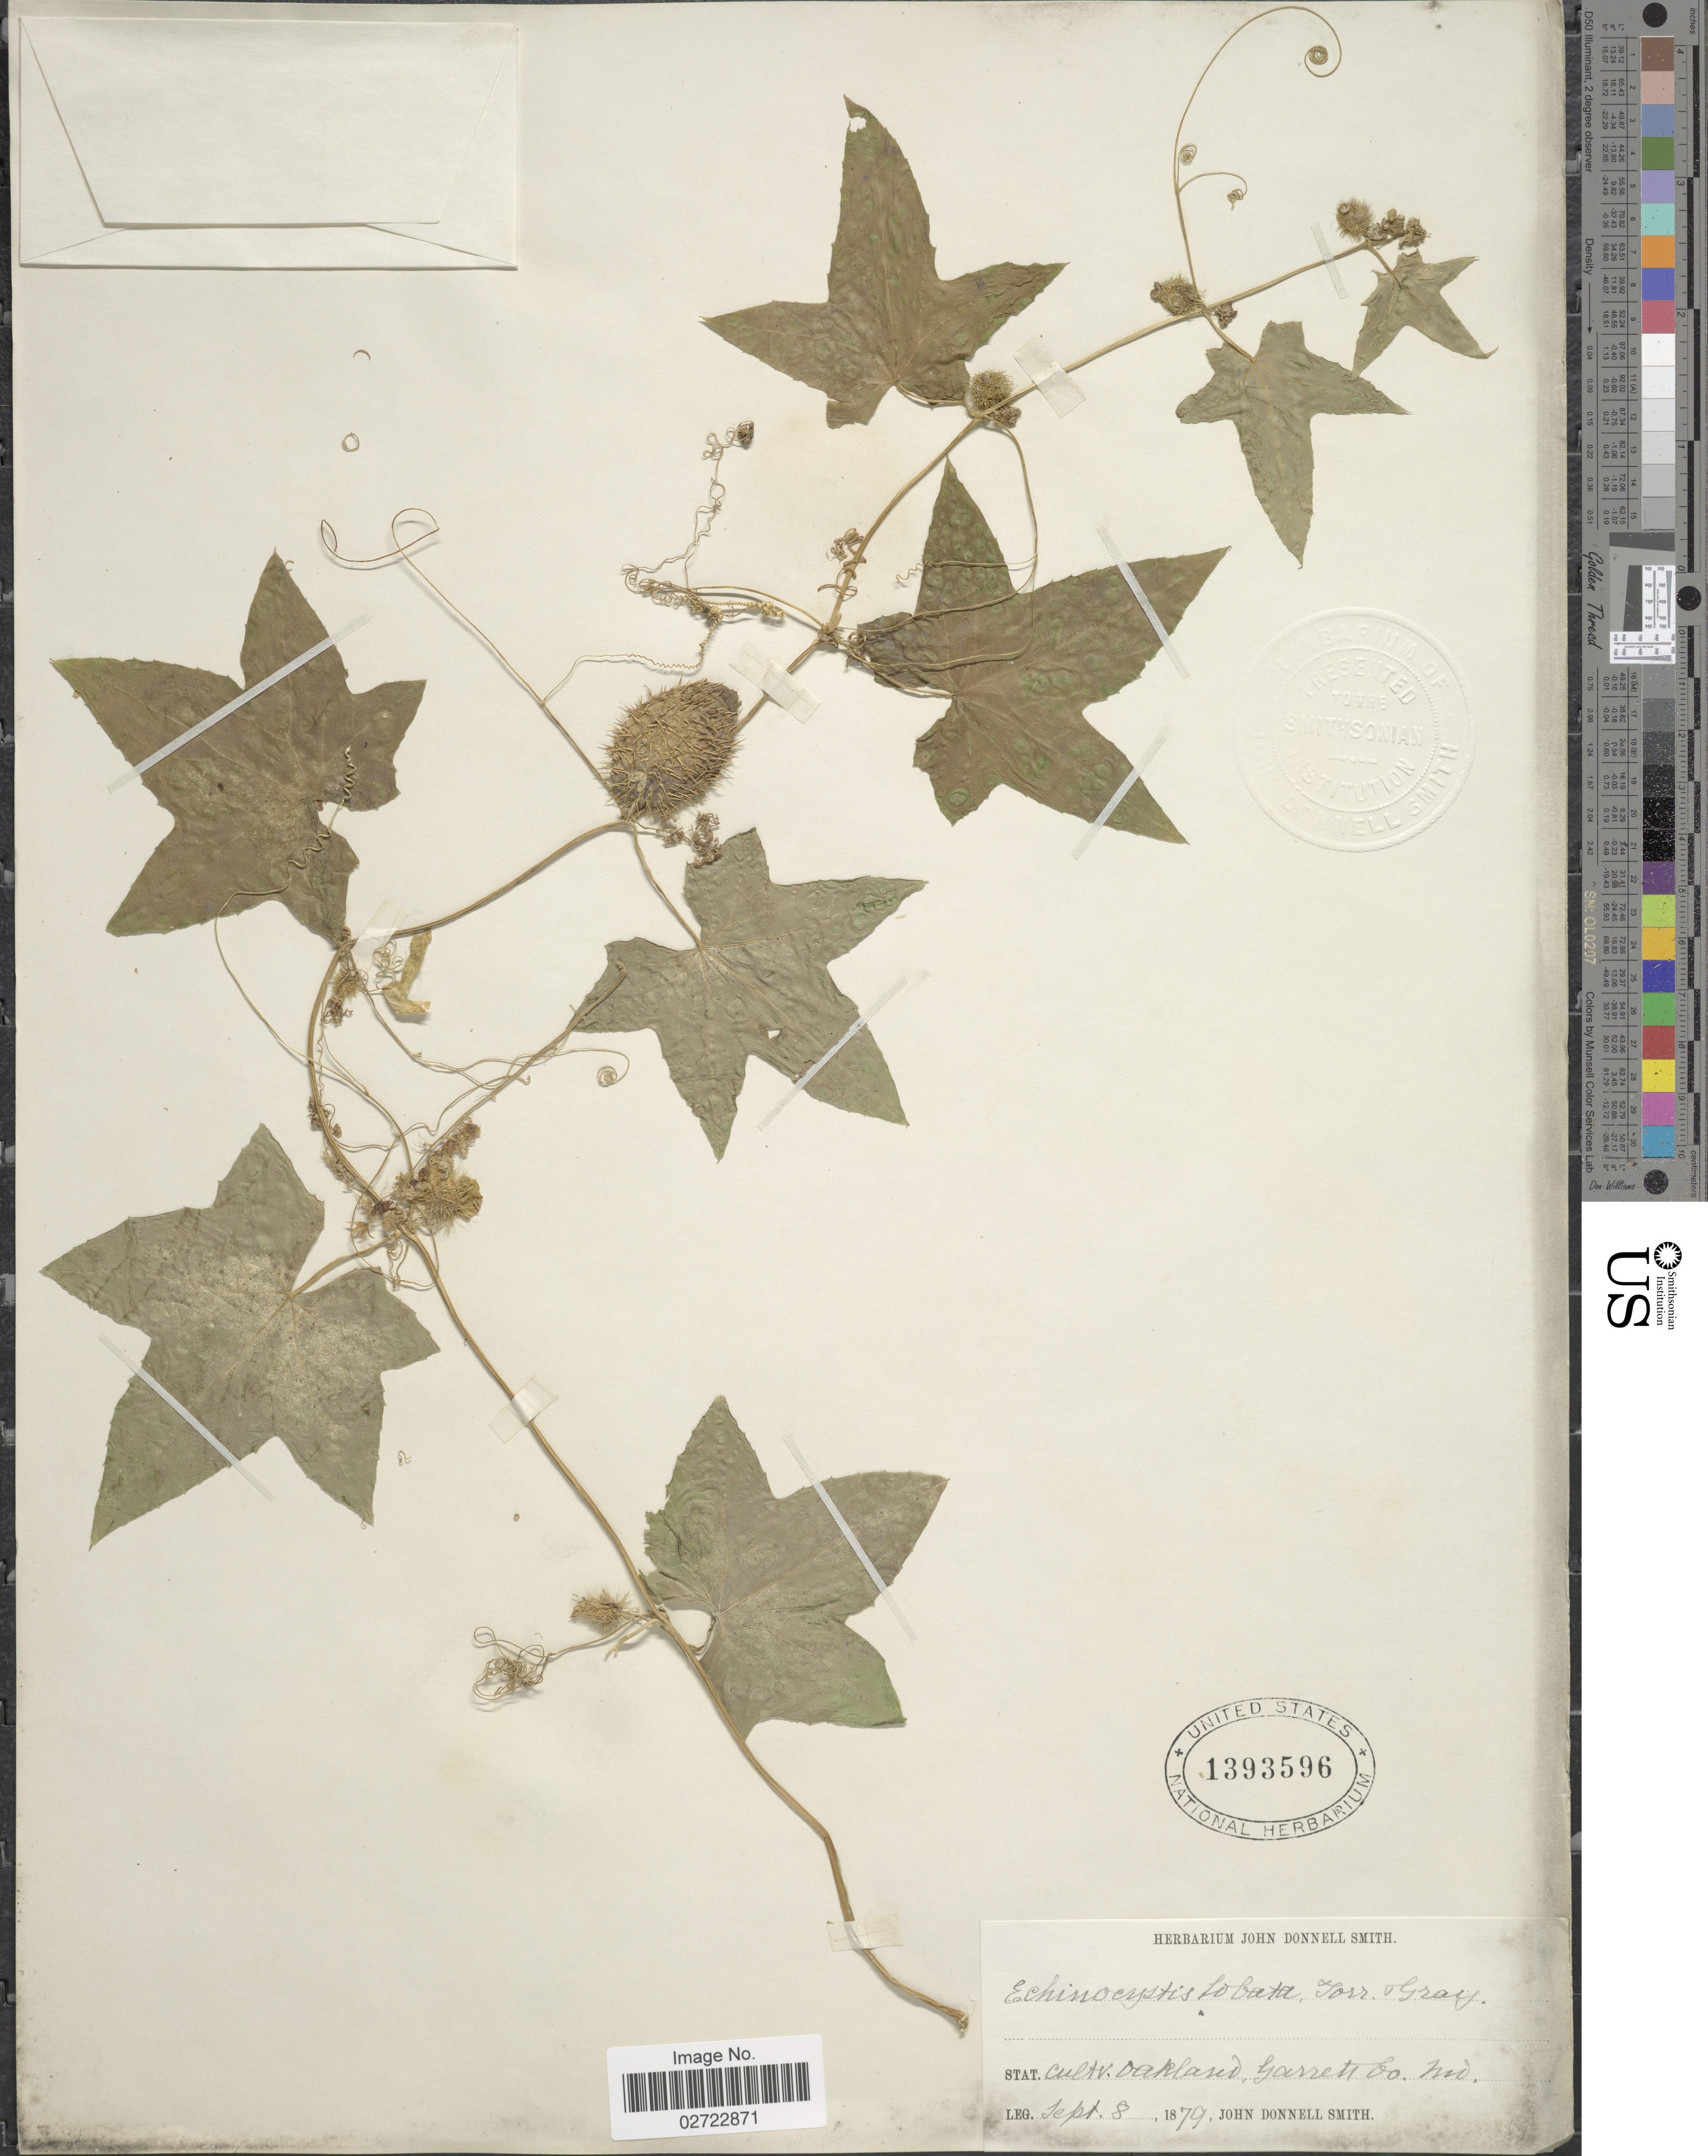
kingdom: Plantae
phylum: Tracheophyta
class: Magnoliopsida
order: Cucurbitales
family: Cucurbitaceae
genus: Echinocystis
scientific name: Echinocystis lobata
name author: (Michx.) Torr. & A. Gray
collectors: J. Donnell Smith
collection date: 1879-09-08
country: United States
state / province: Maryland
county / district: Garrett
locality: Oakland, Garrett Co.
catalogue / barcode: US 1393596